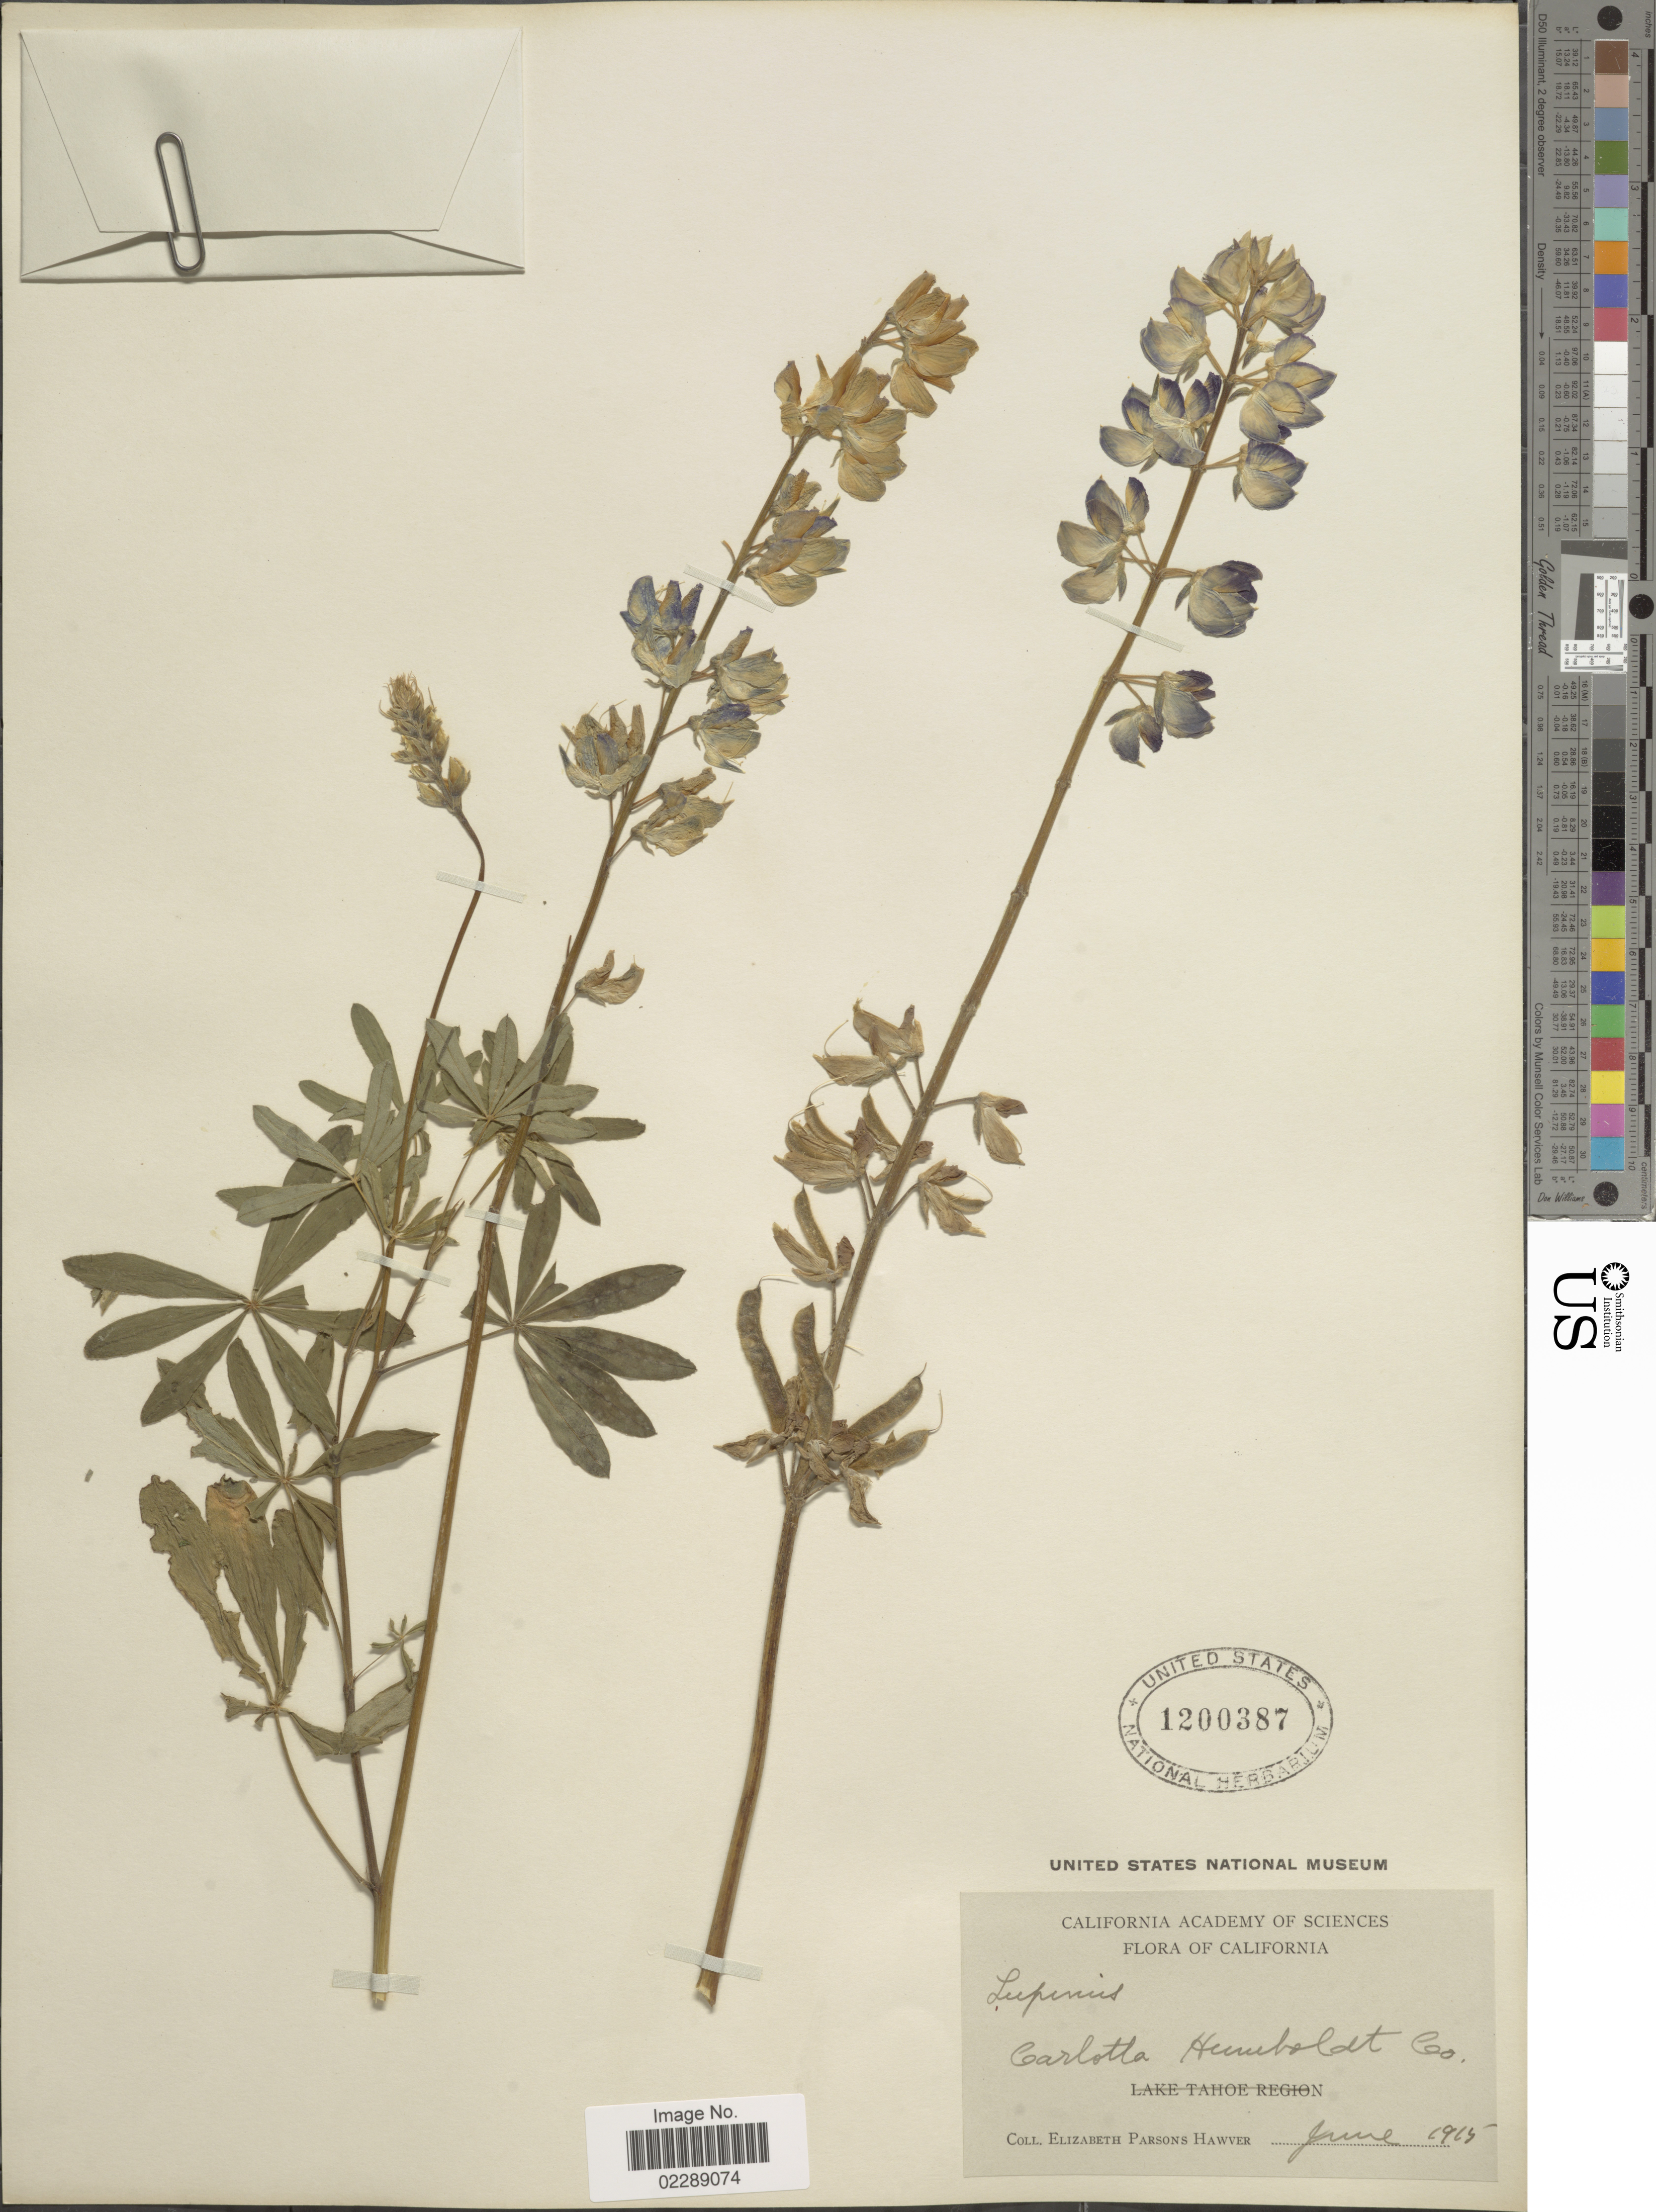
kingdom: Plantae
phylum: Tracheophyta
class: Magnoliopsida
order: Fabales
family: Fabaceae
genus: Lupinus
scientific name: Lupinus sp.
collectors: E. Hawver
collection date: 1915-06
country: United States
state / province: California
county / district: Humboldt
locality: Carlotta, Humboldt Co.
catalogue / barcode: US 1200387